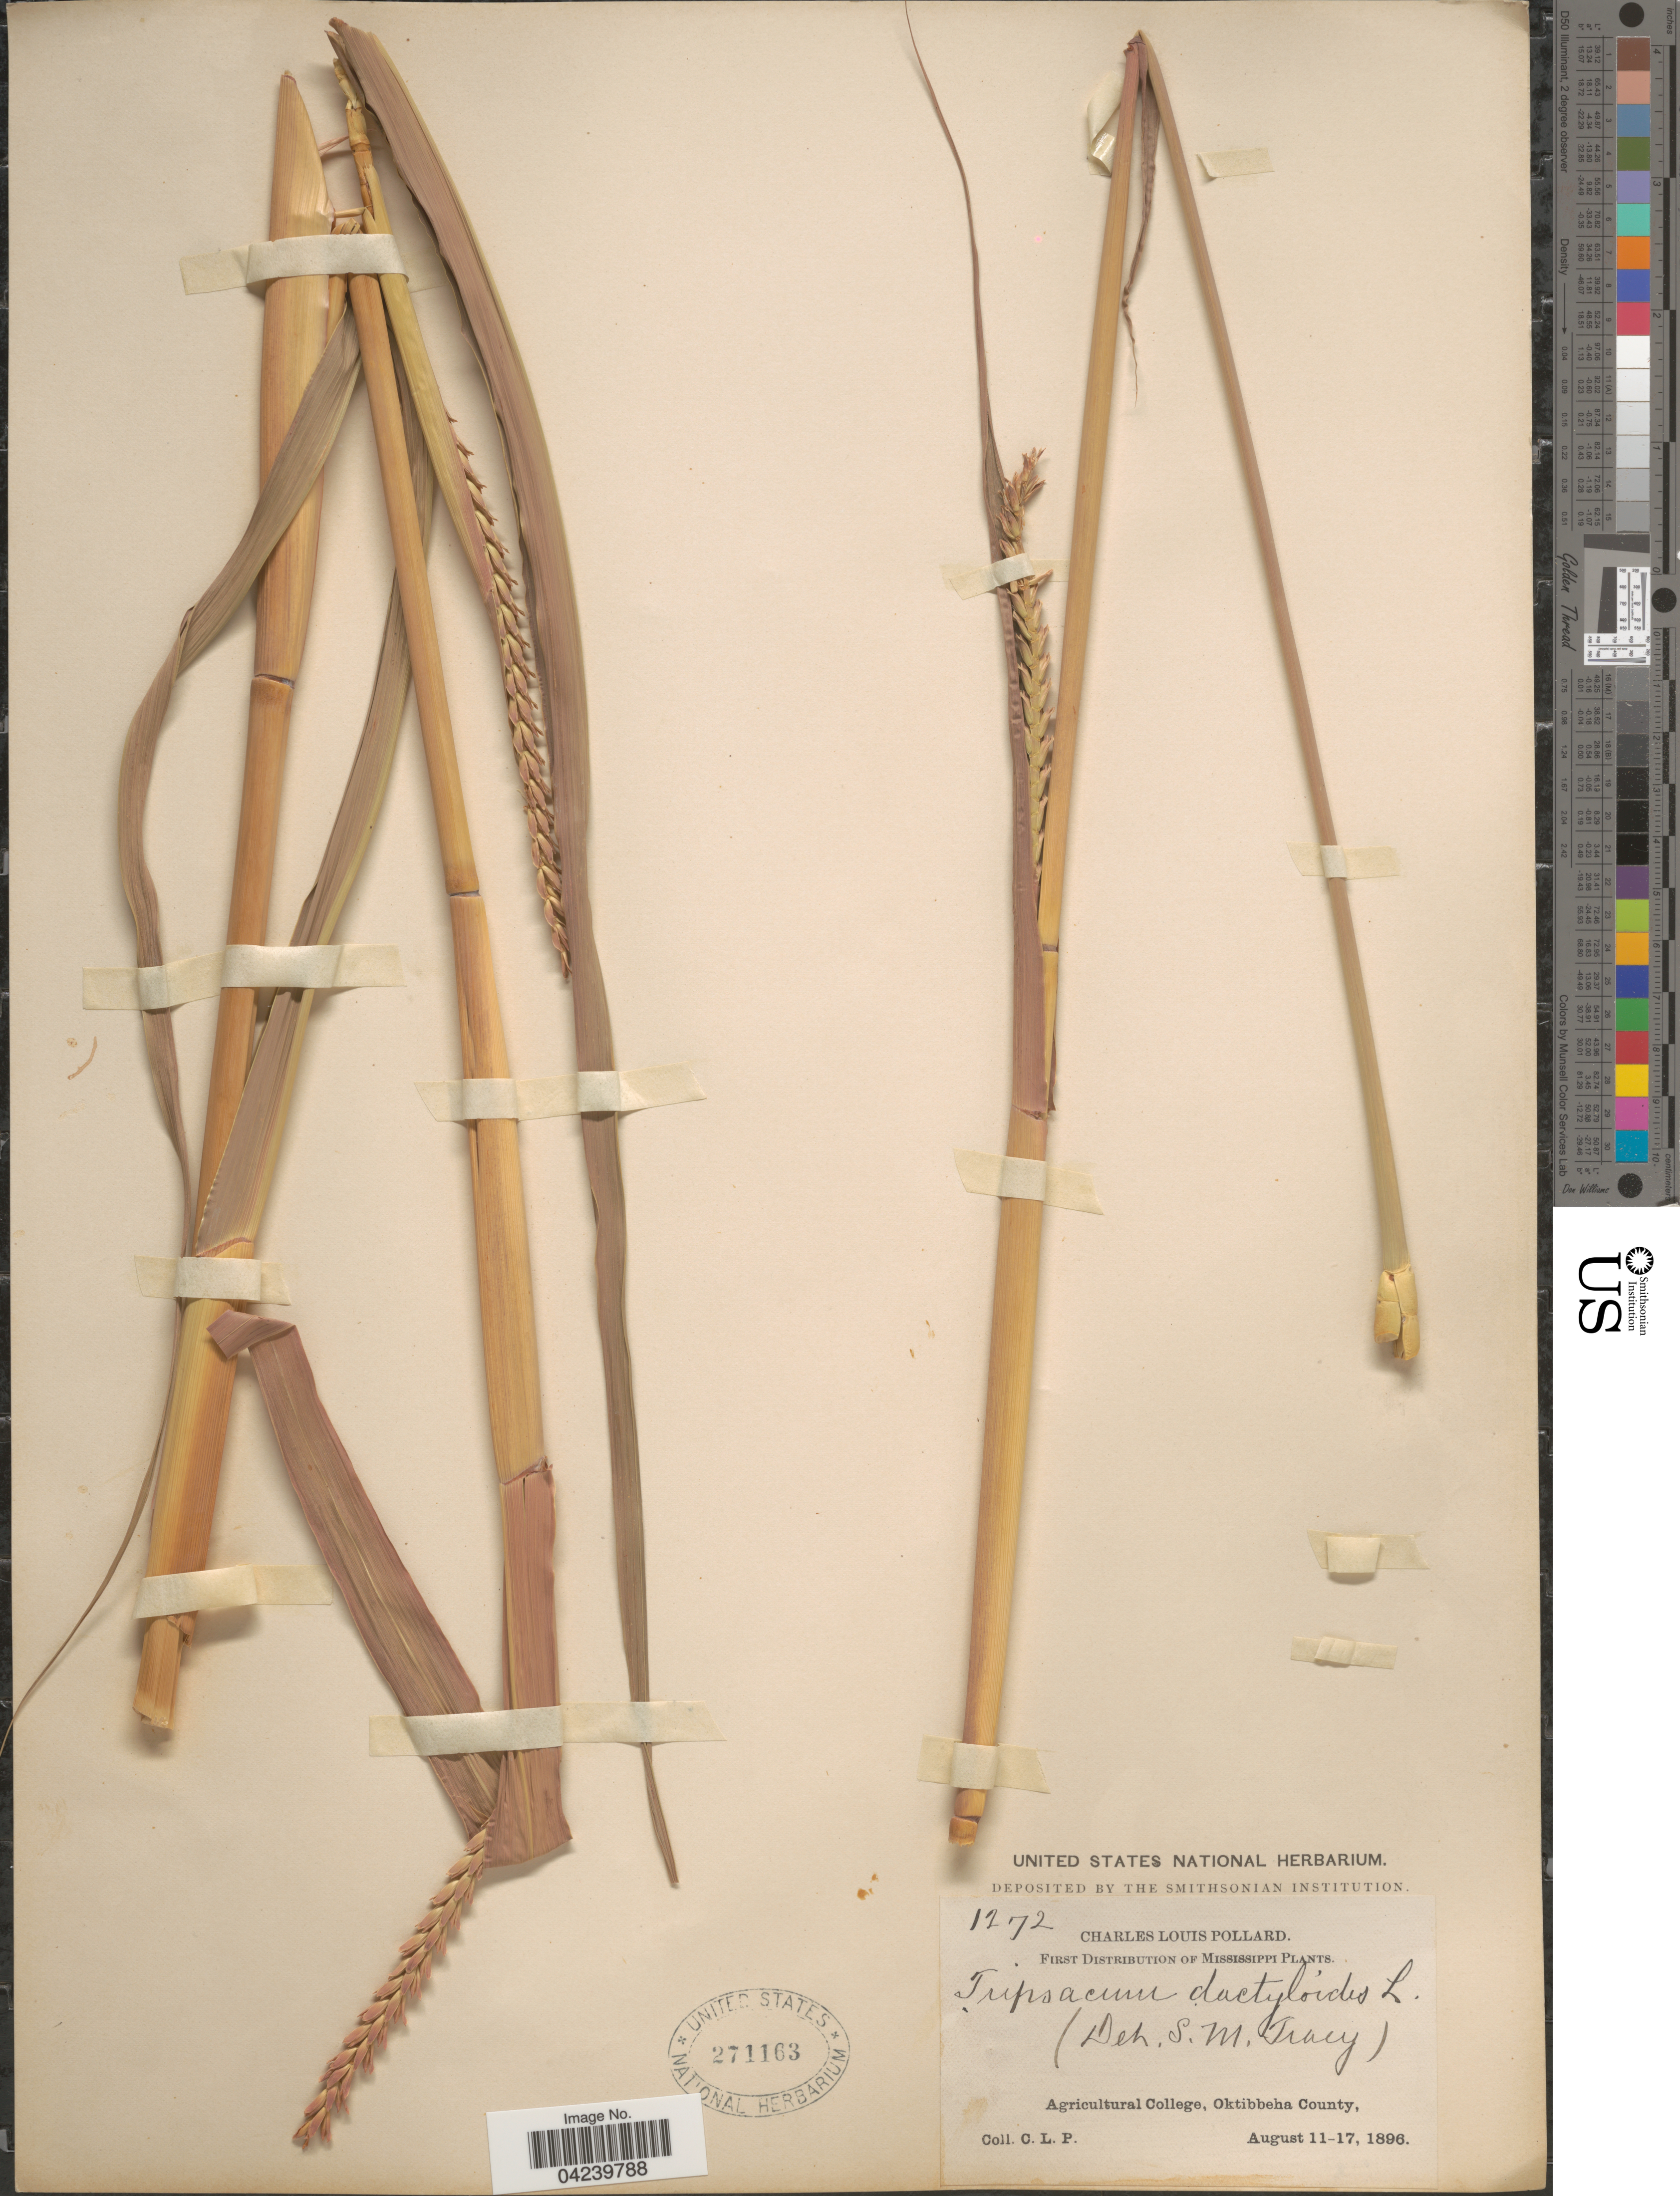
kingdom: Plantae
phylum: Tracheophyta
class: Liliopsida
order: Poales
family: Poaceae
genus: Tripsacum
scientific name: Tripsacum dactyloides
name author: (L.) L.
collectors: C. L. Pollard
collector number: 1272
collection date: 1896-08-11/1896-08-17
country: United States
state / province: Mississippi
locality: Agricultural College, Oktibbeha County.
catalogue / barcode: US 271163